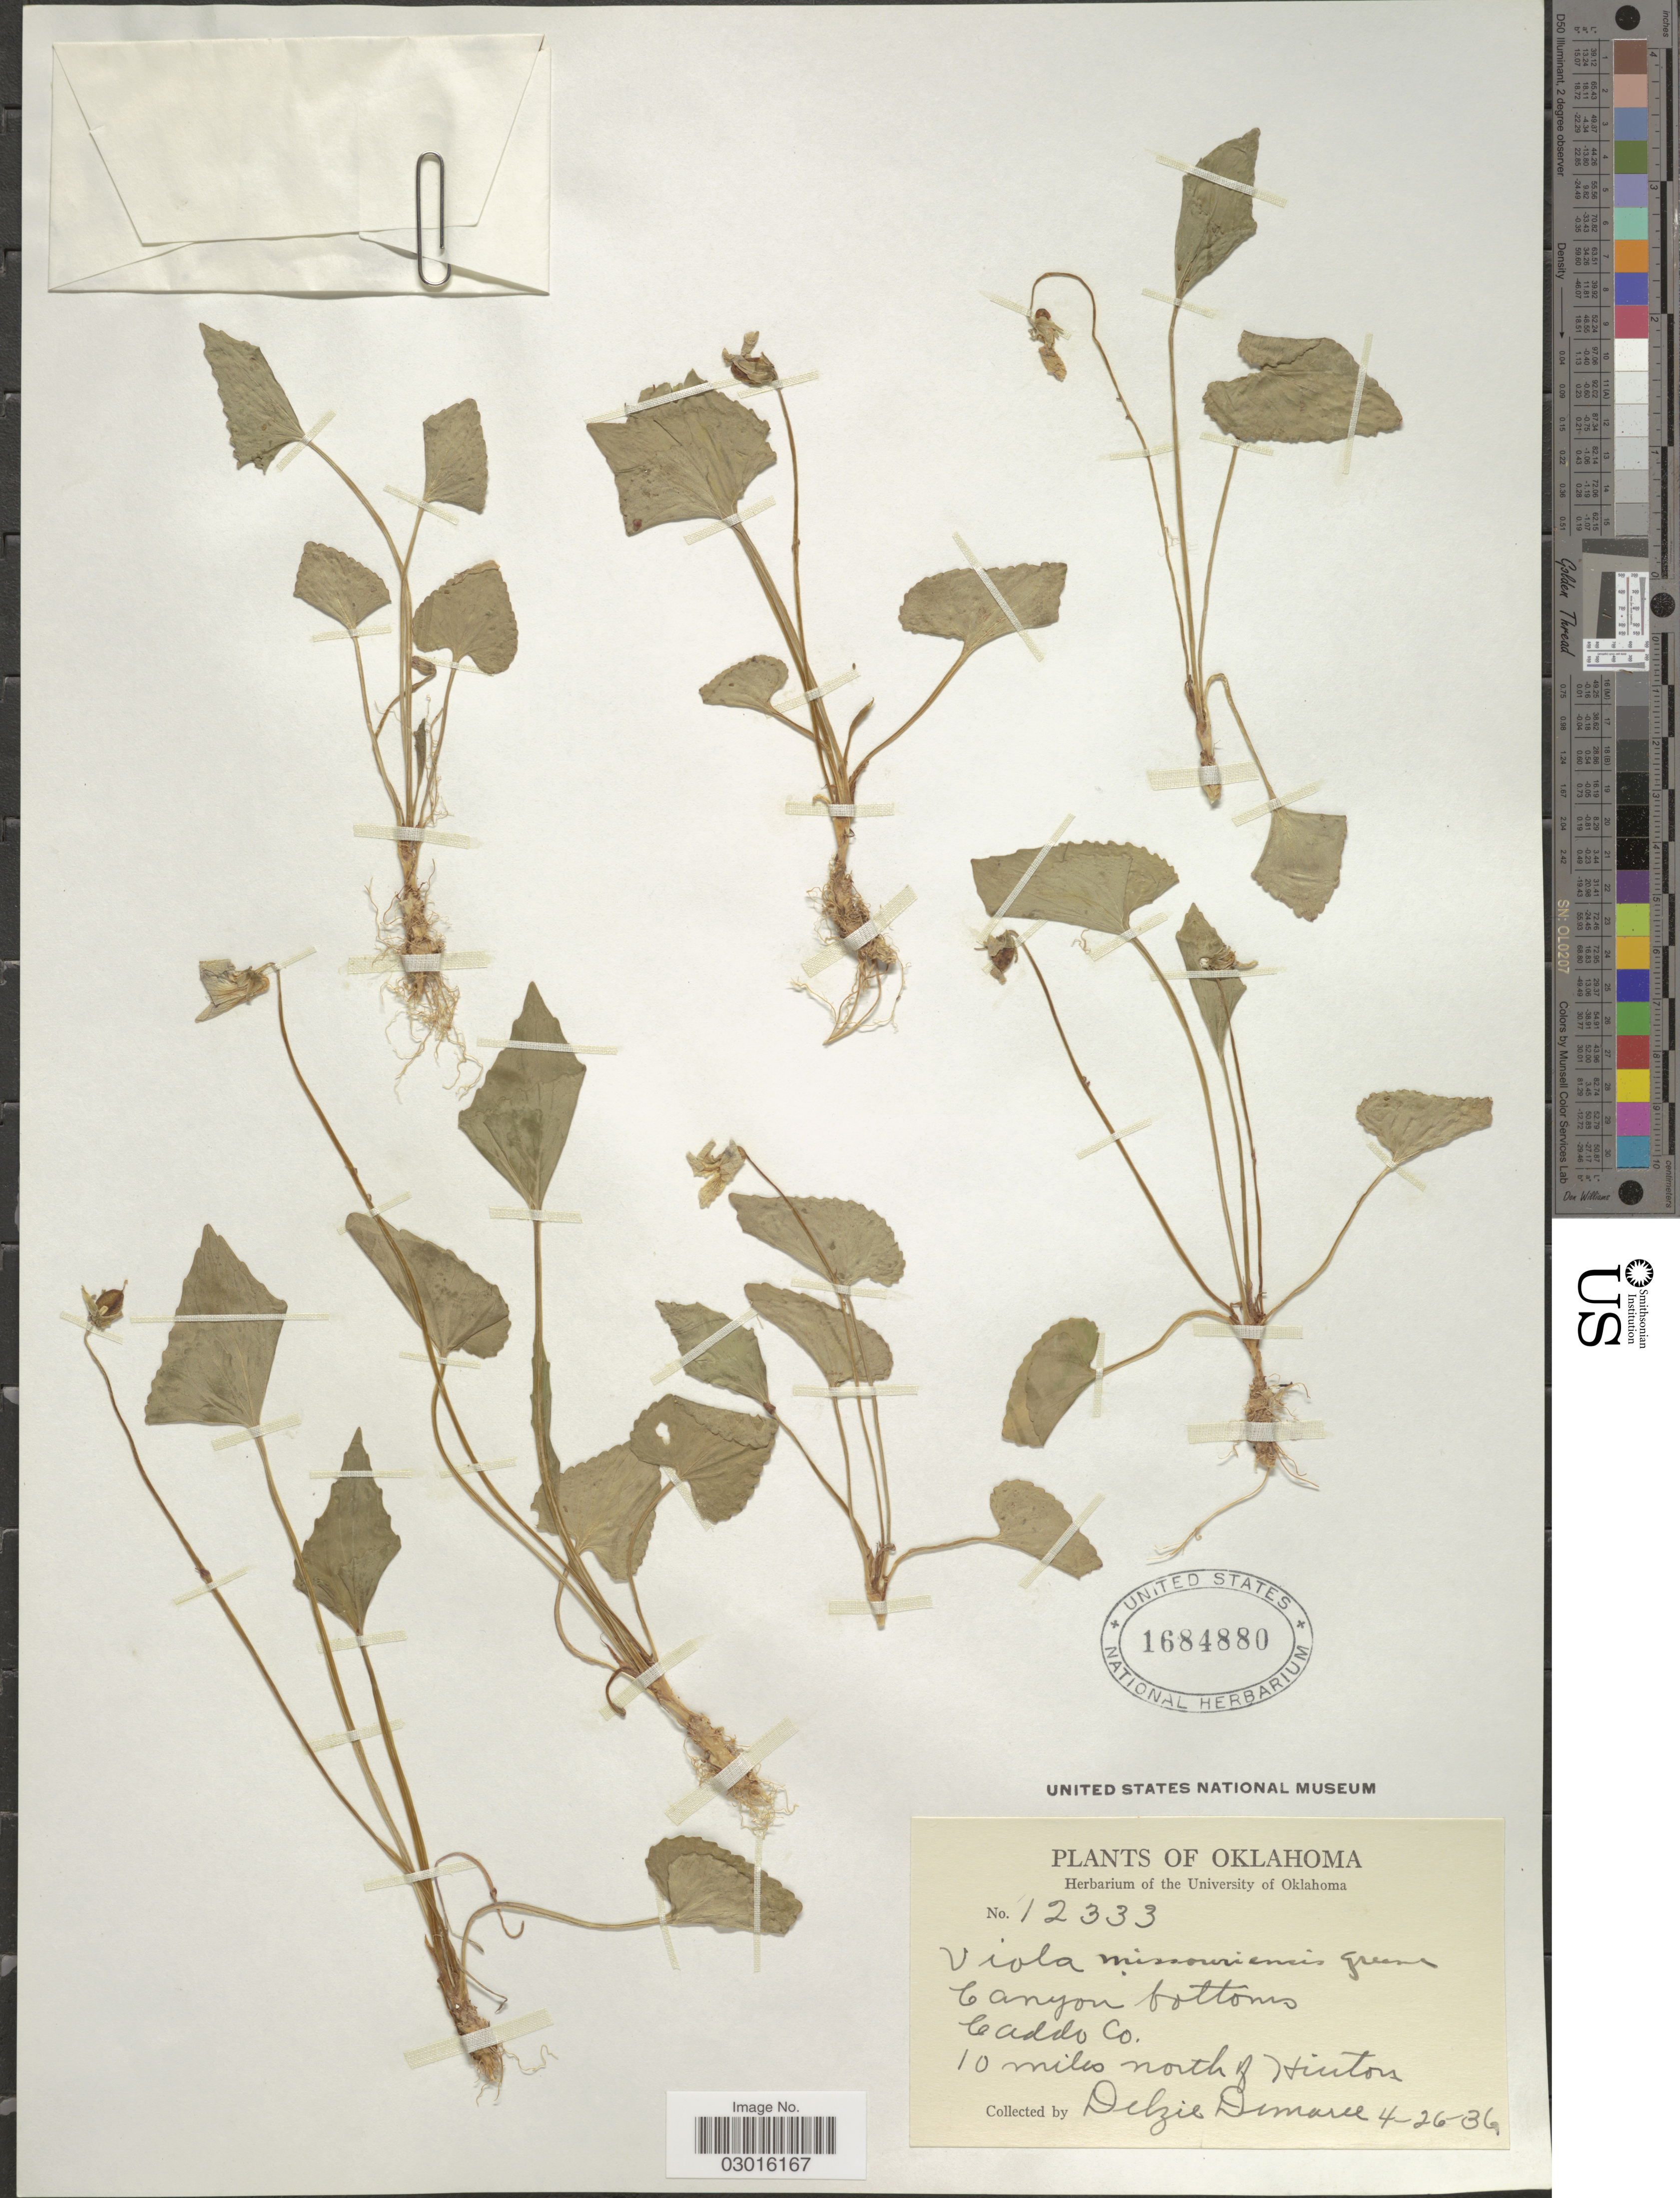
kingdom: Plantae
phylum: Tracheophyta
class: Magnoliopsida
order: Malpighiales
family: Violaceae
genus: Viola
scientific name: Viola missouriensis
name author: Greene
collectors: D. Demaree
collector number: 12333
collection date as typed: Transcribed d/m/y: 26/4/36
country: United States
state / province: Oklahoma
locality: Canyon bottoms, Caddo Co., 10 miles north of Hinton.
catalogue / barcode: US 1684880